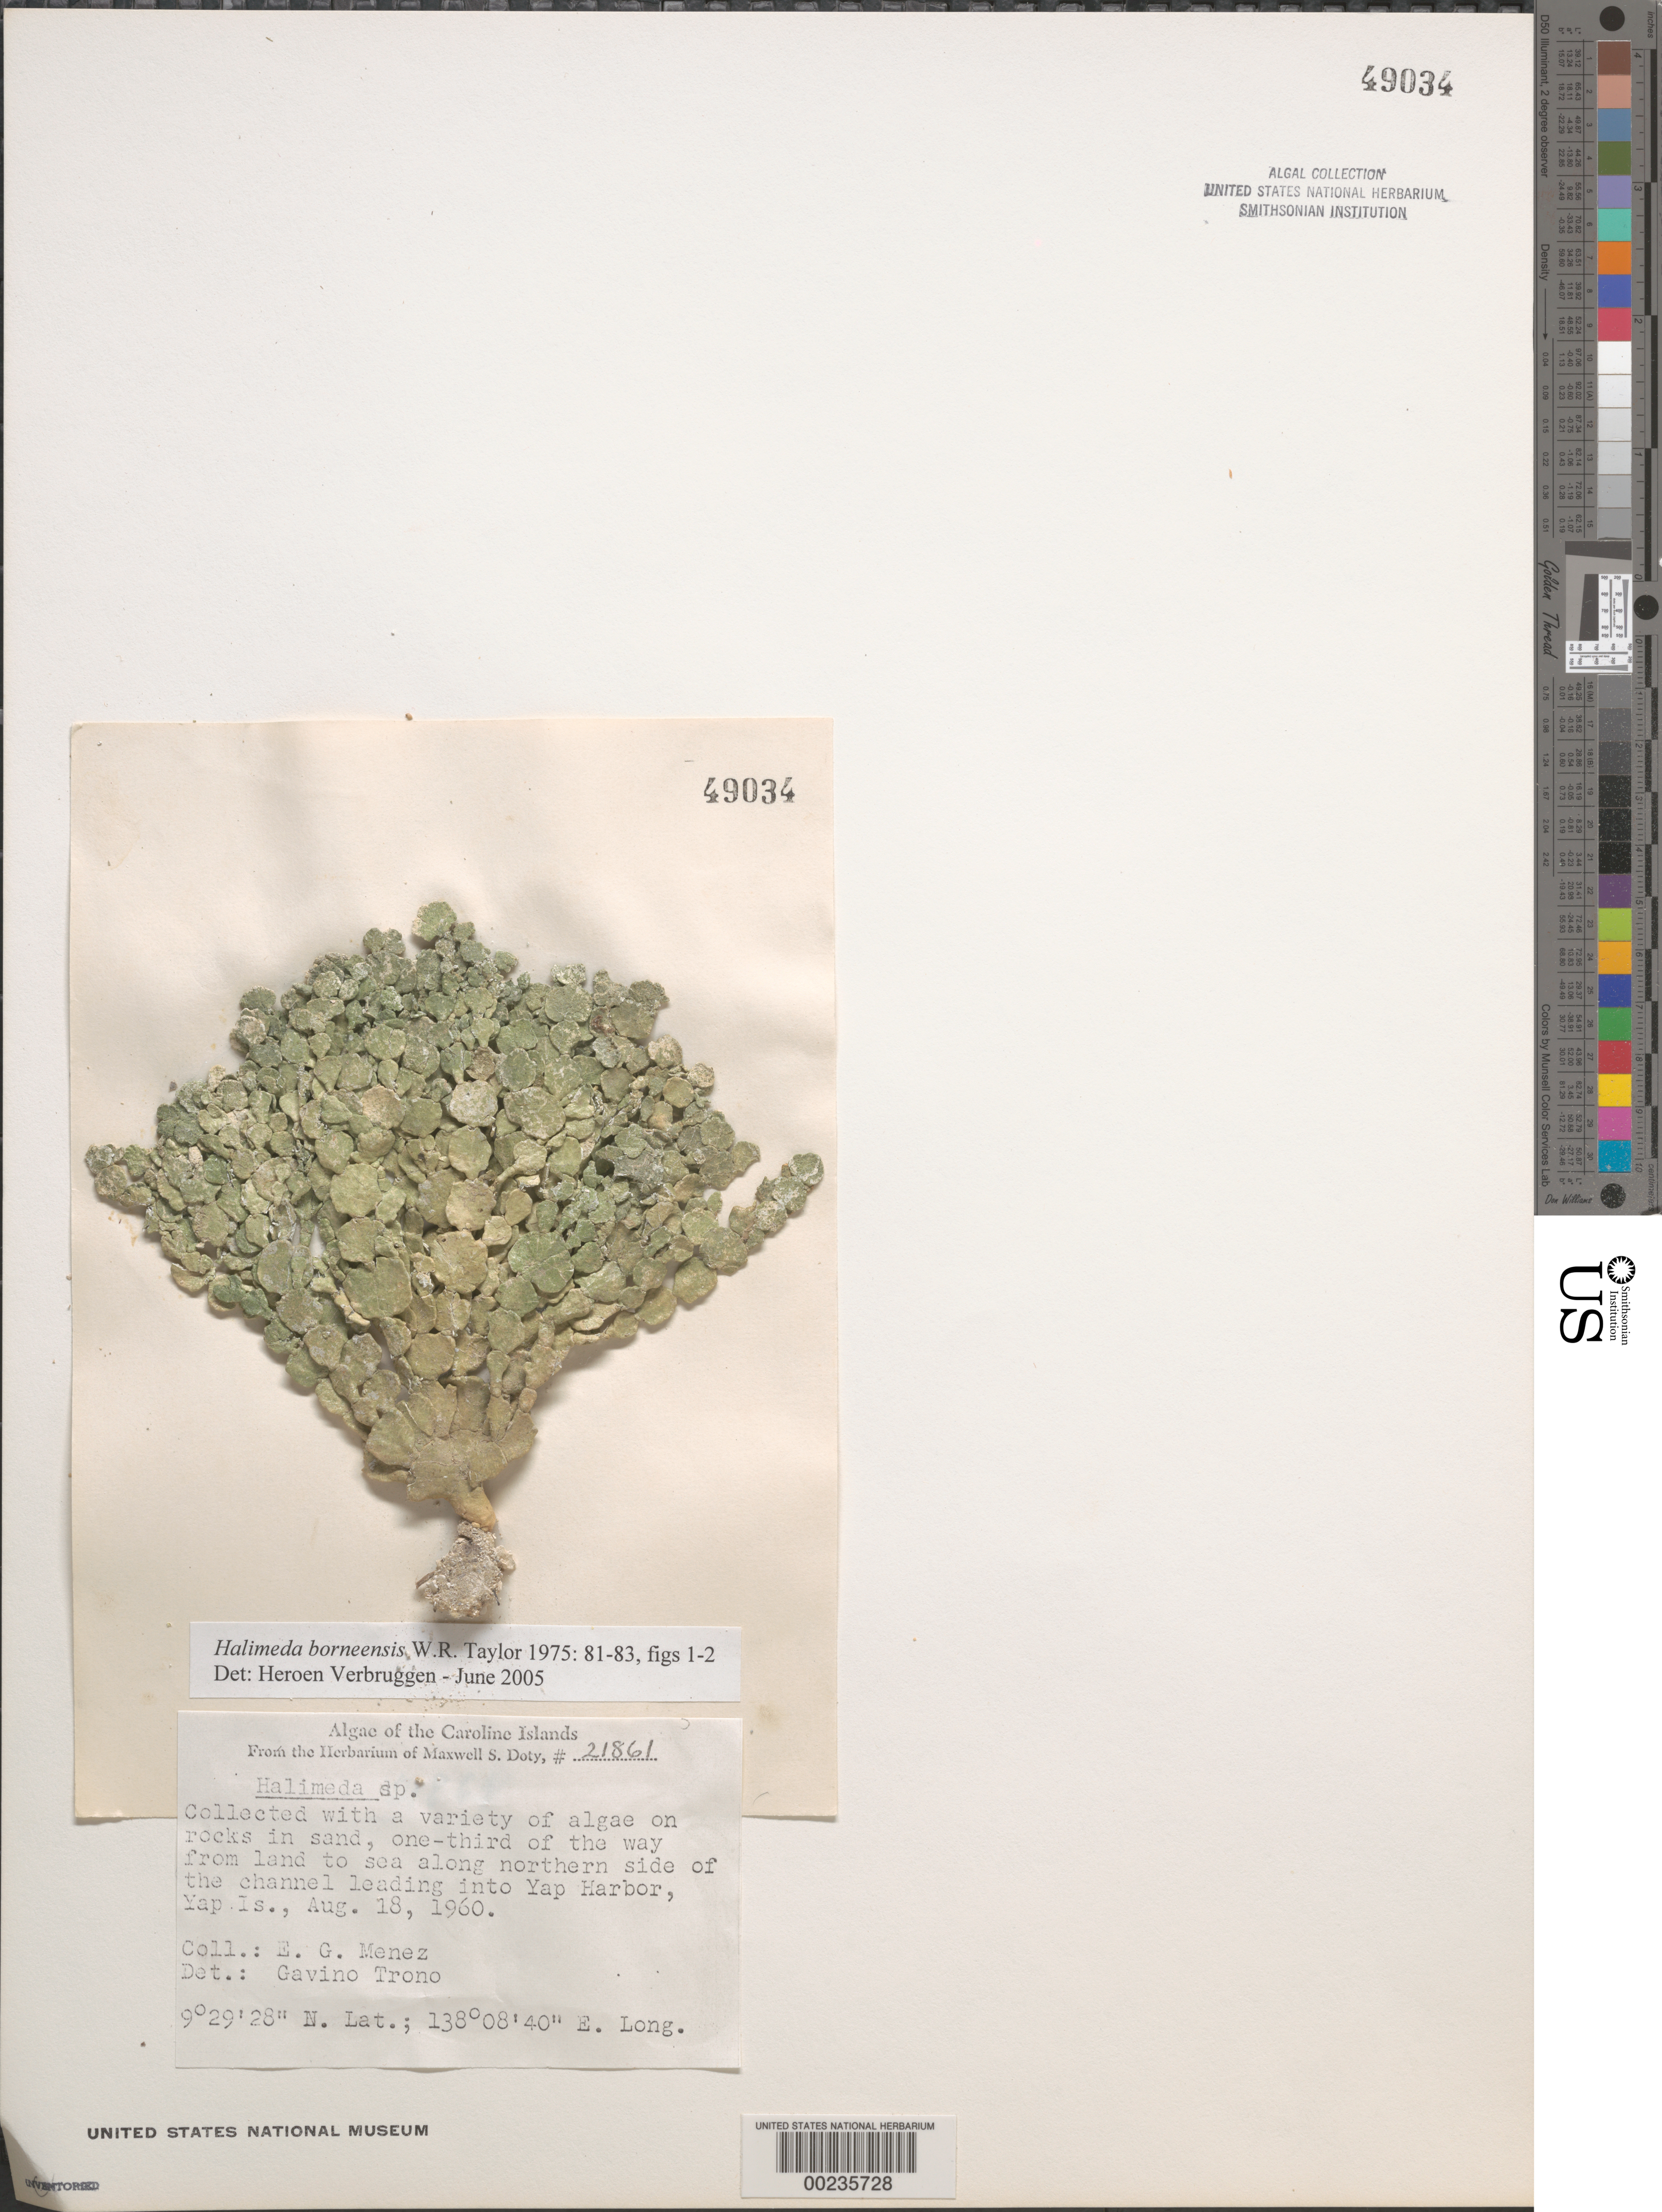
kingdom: Plantae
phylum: Chlorophyta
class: Ulvophyceae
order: Bryopsidales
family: Halimedaceae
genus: Halimeda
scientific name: Halimeda borneensis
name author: W.R. Taylor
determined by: Verbruggen, H.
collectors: Meñez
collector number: MSD 21861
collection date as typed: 18 Aug 1960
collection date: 1960-08-18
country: Micronesia, Federated States of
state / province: Yap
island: Yap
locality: Yap Harbor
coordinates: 9 29' 28" N, 138 08' 40" E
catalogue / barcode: US 49034